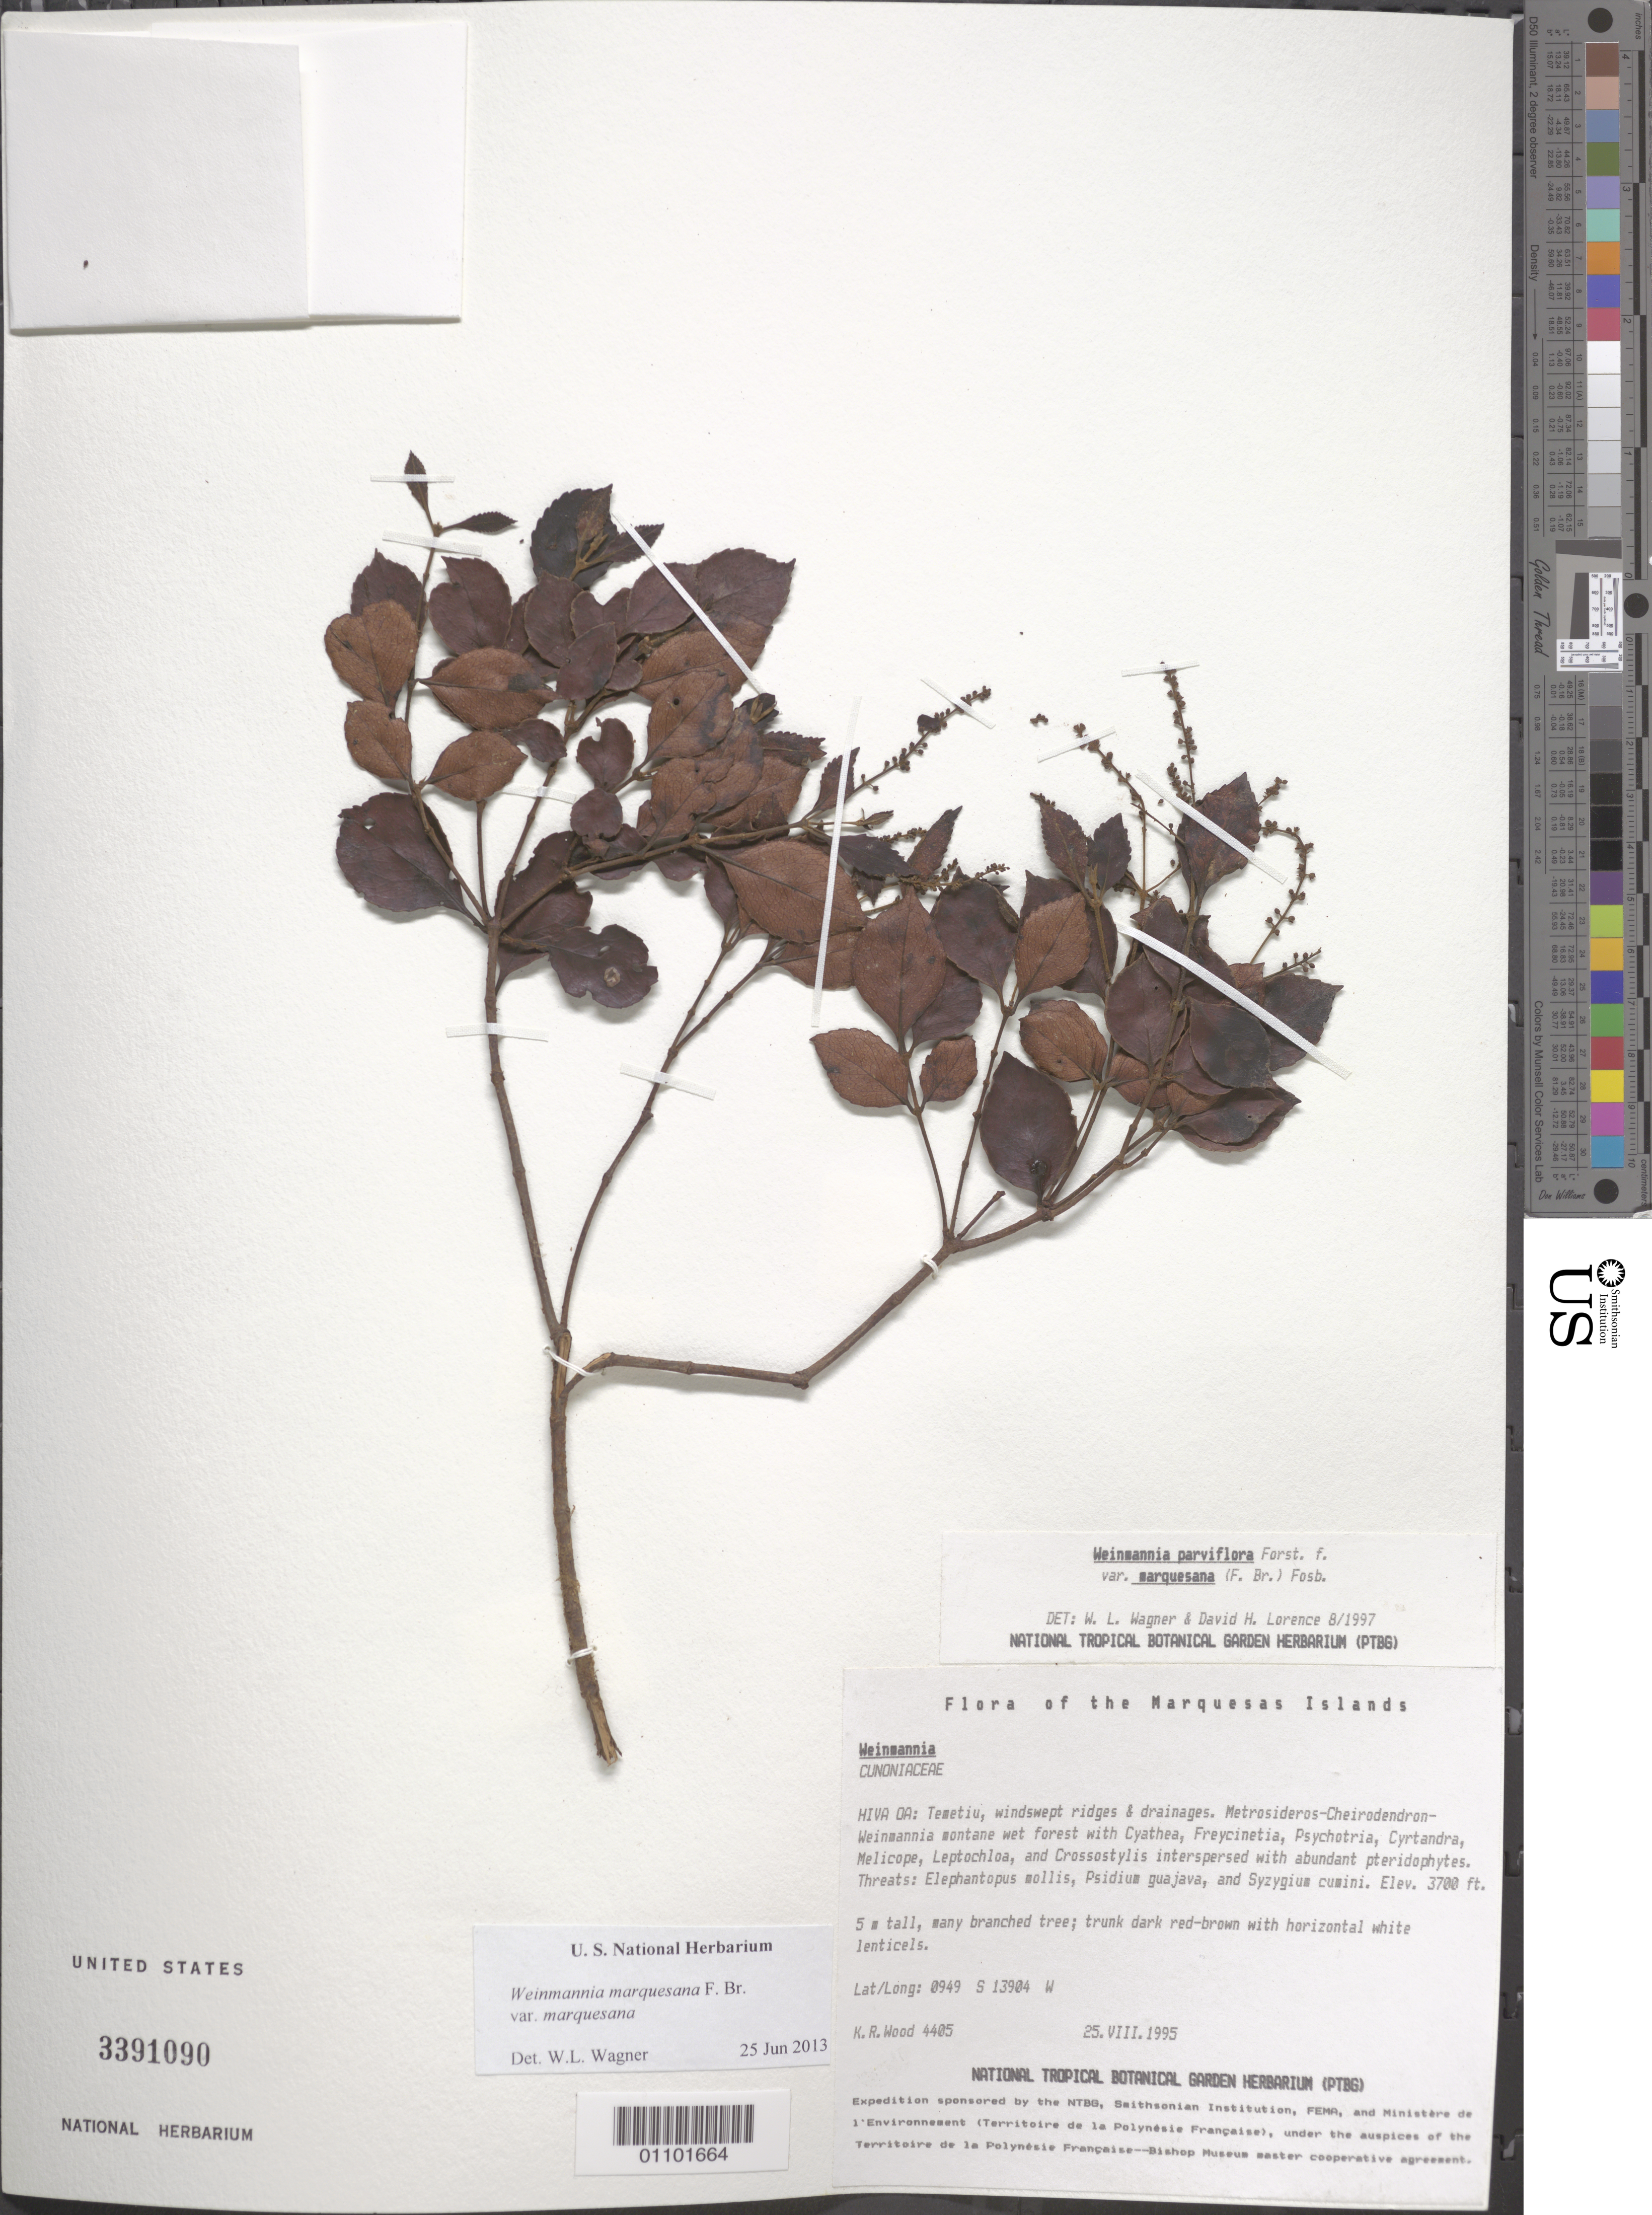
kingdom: Plantae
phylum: Tracheophyta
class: Magnoliopsida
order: Oxalidales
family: Cunoniaceae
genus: Pterophylla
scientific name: Pterophylla marquesana var. marquesana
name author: (F. Br.) Pillon & H.C. Hopkins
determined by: Wagner, W. L., (BOT), Smithsonian Institution - National Museum of Natural History (UNITED STATES)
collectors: K. R. Wood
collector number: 4405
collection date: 1995-08-25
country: French Polynesia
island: Hiva Oa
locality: Temetiu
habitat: Windswept ridges and drainages, In Metrosideros-Cheirodendron-Weinmannia montane wet forest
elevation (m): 1128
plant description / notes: Elaphantopsis mollis, Psidium guajava, Syzygium cuminii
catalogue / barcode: US 3391090